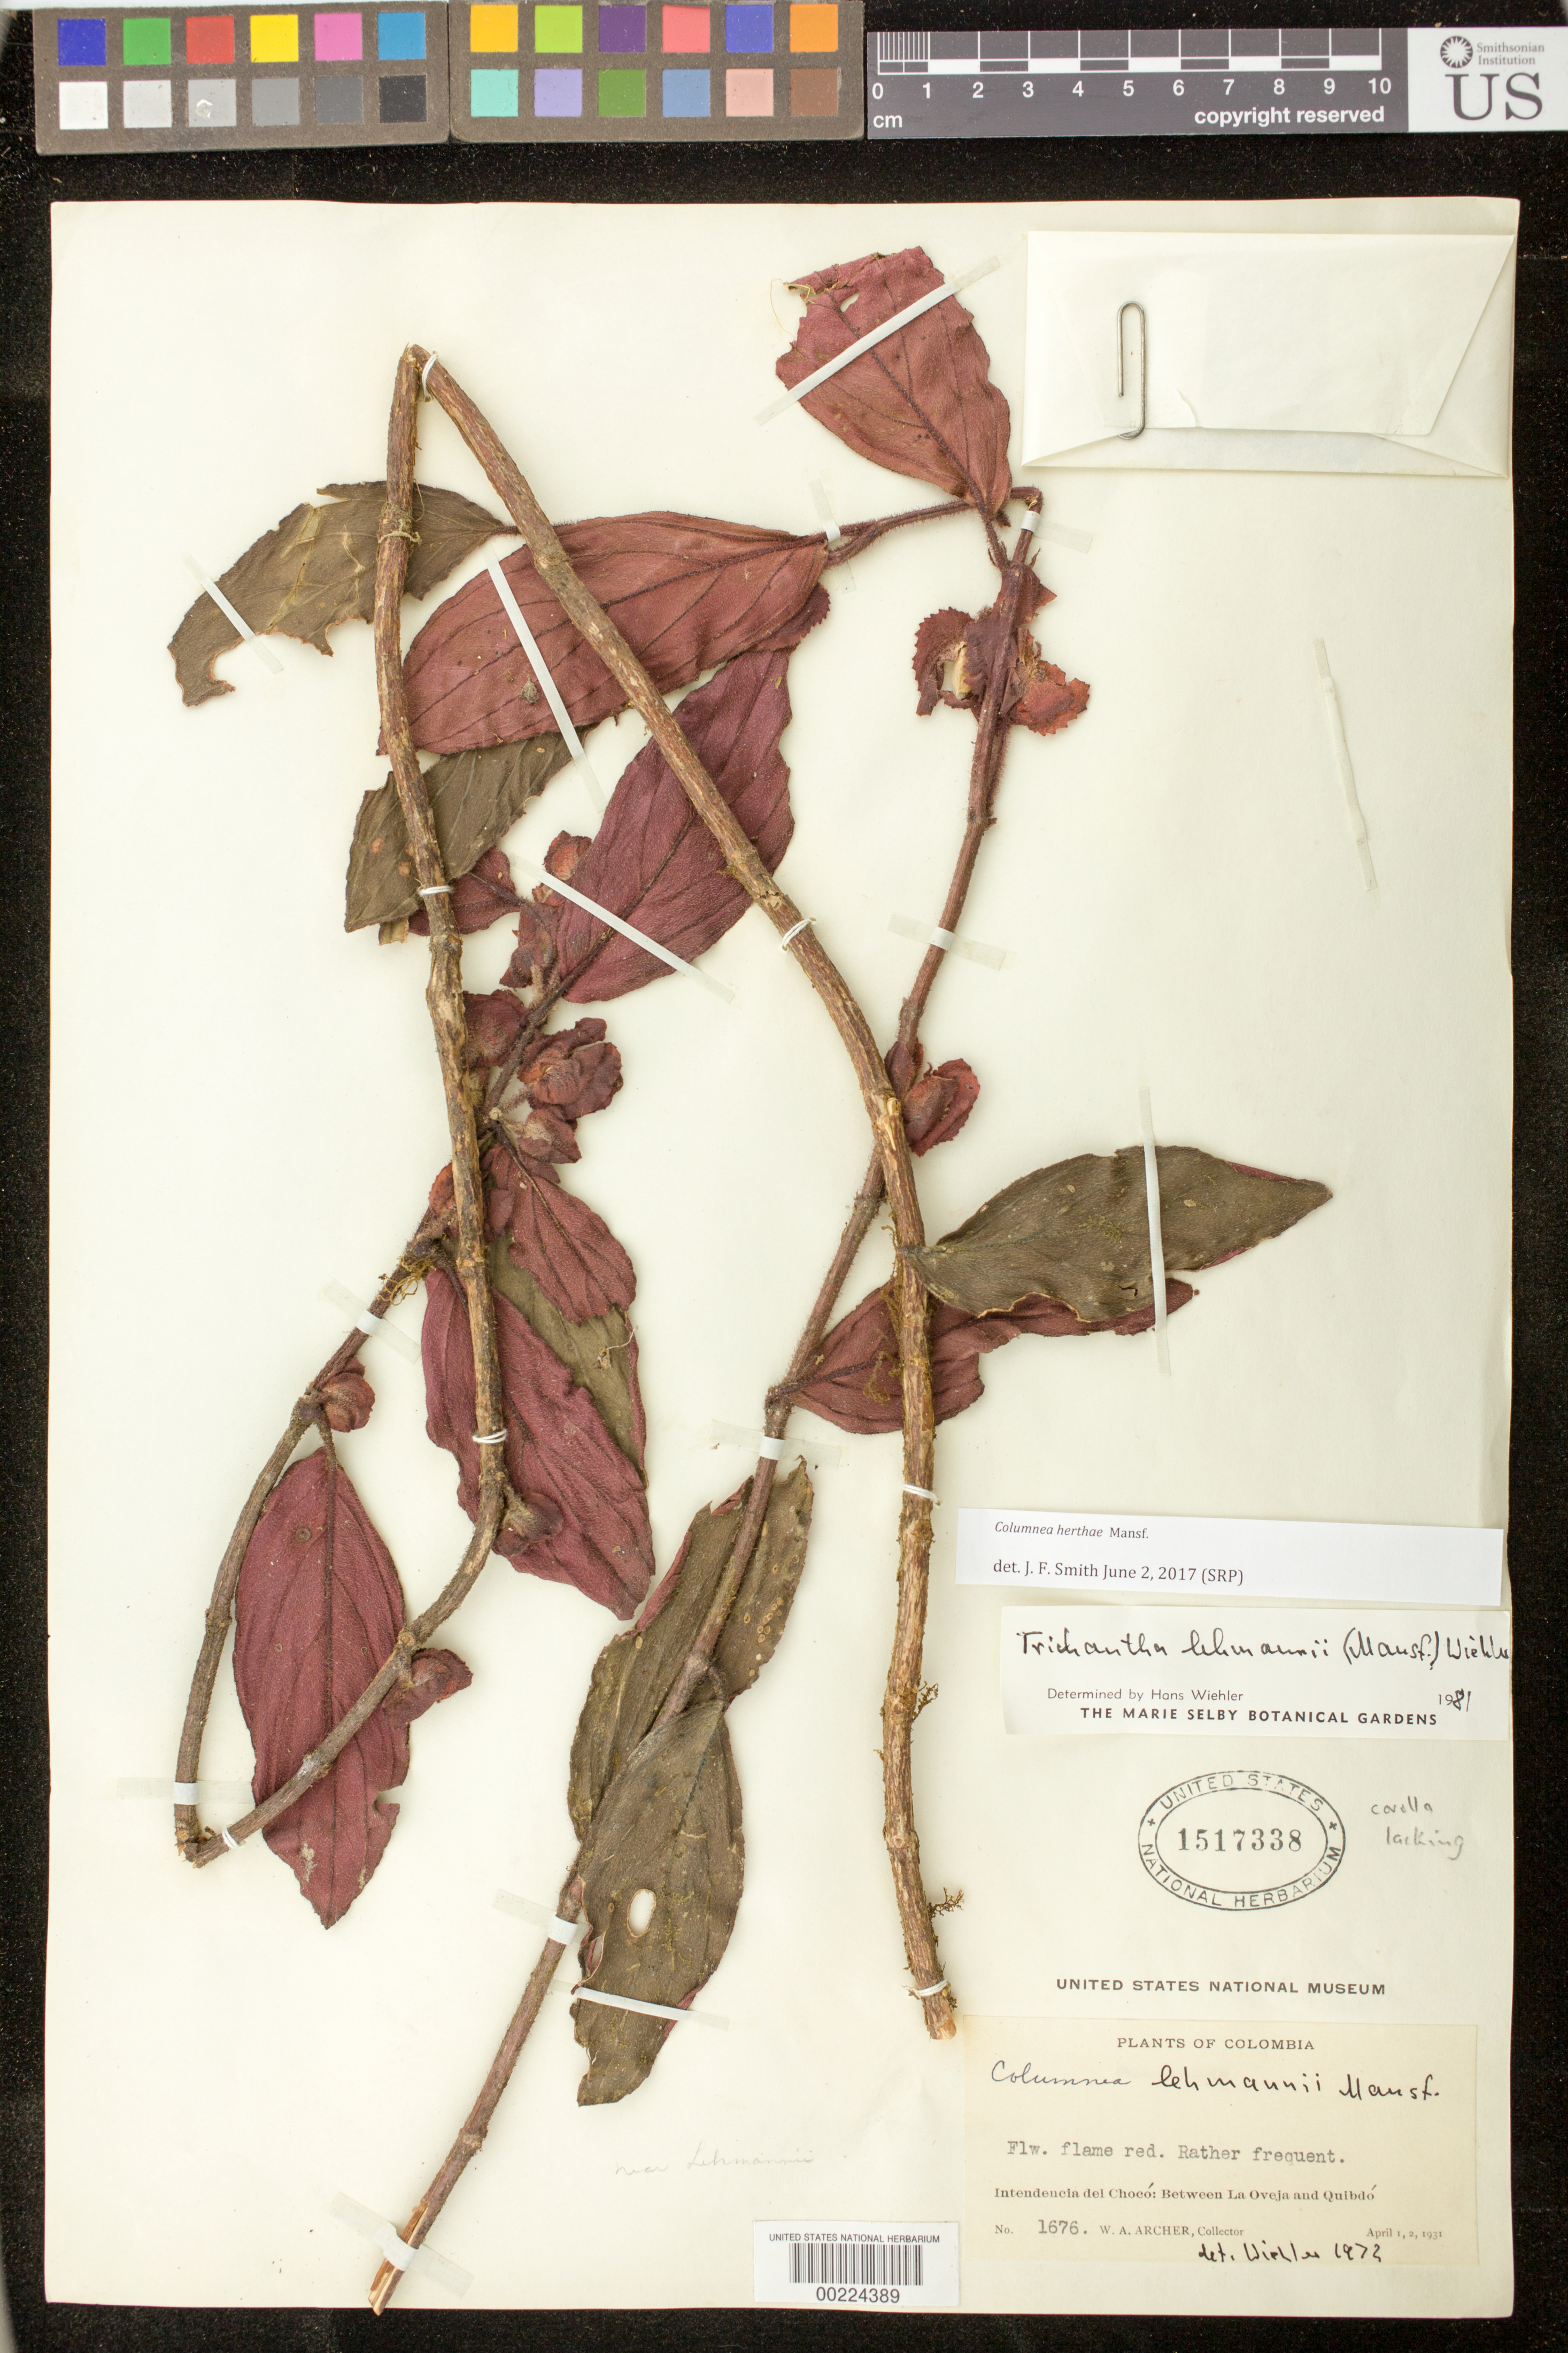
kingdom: Plantae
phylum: Tracheophyta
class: Magnoliopsida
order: Lamiales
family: Gesneriaceae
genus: Columnea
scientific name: Columnea lehmannii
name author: Mansf.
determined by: Clark, J. L.; Skog, Laurence E.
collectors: A. W. Archer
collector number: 1676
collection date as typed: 1-2 Apr 1931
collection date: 1931-04-01/1931-04-02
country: Colombia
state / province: Chocó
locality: Between La Oveja and Quibdo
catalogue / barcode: US 1517338